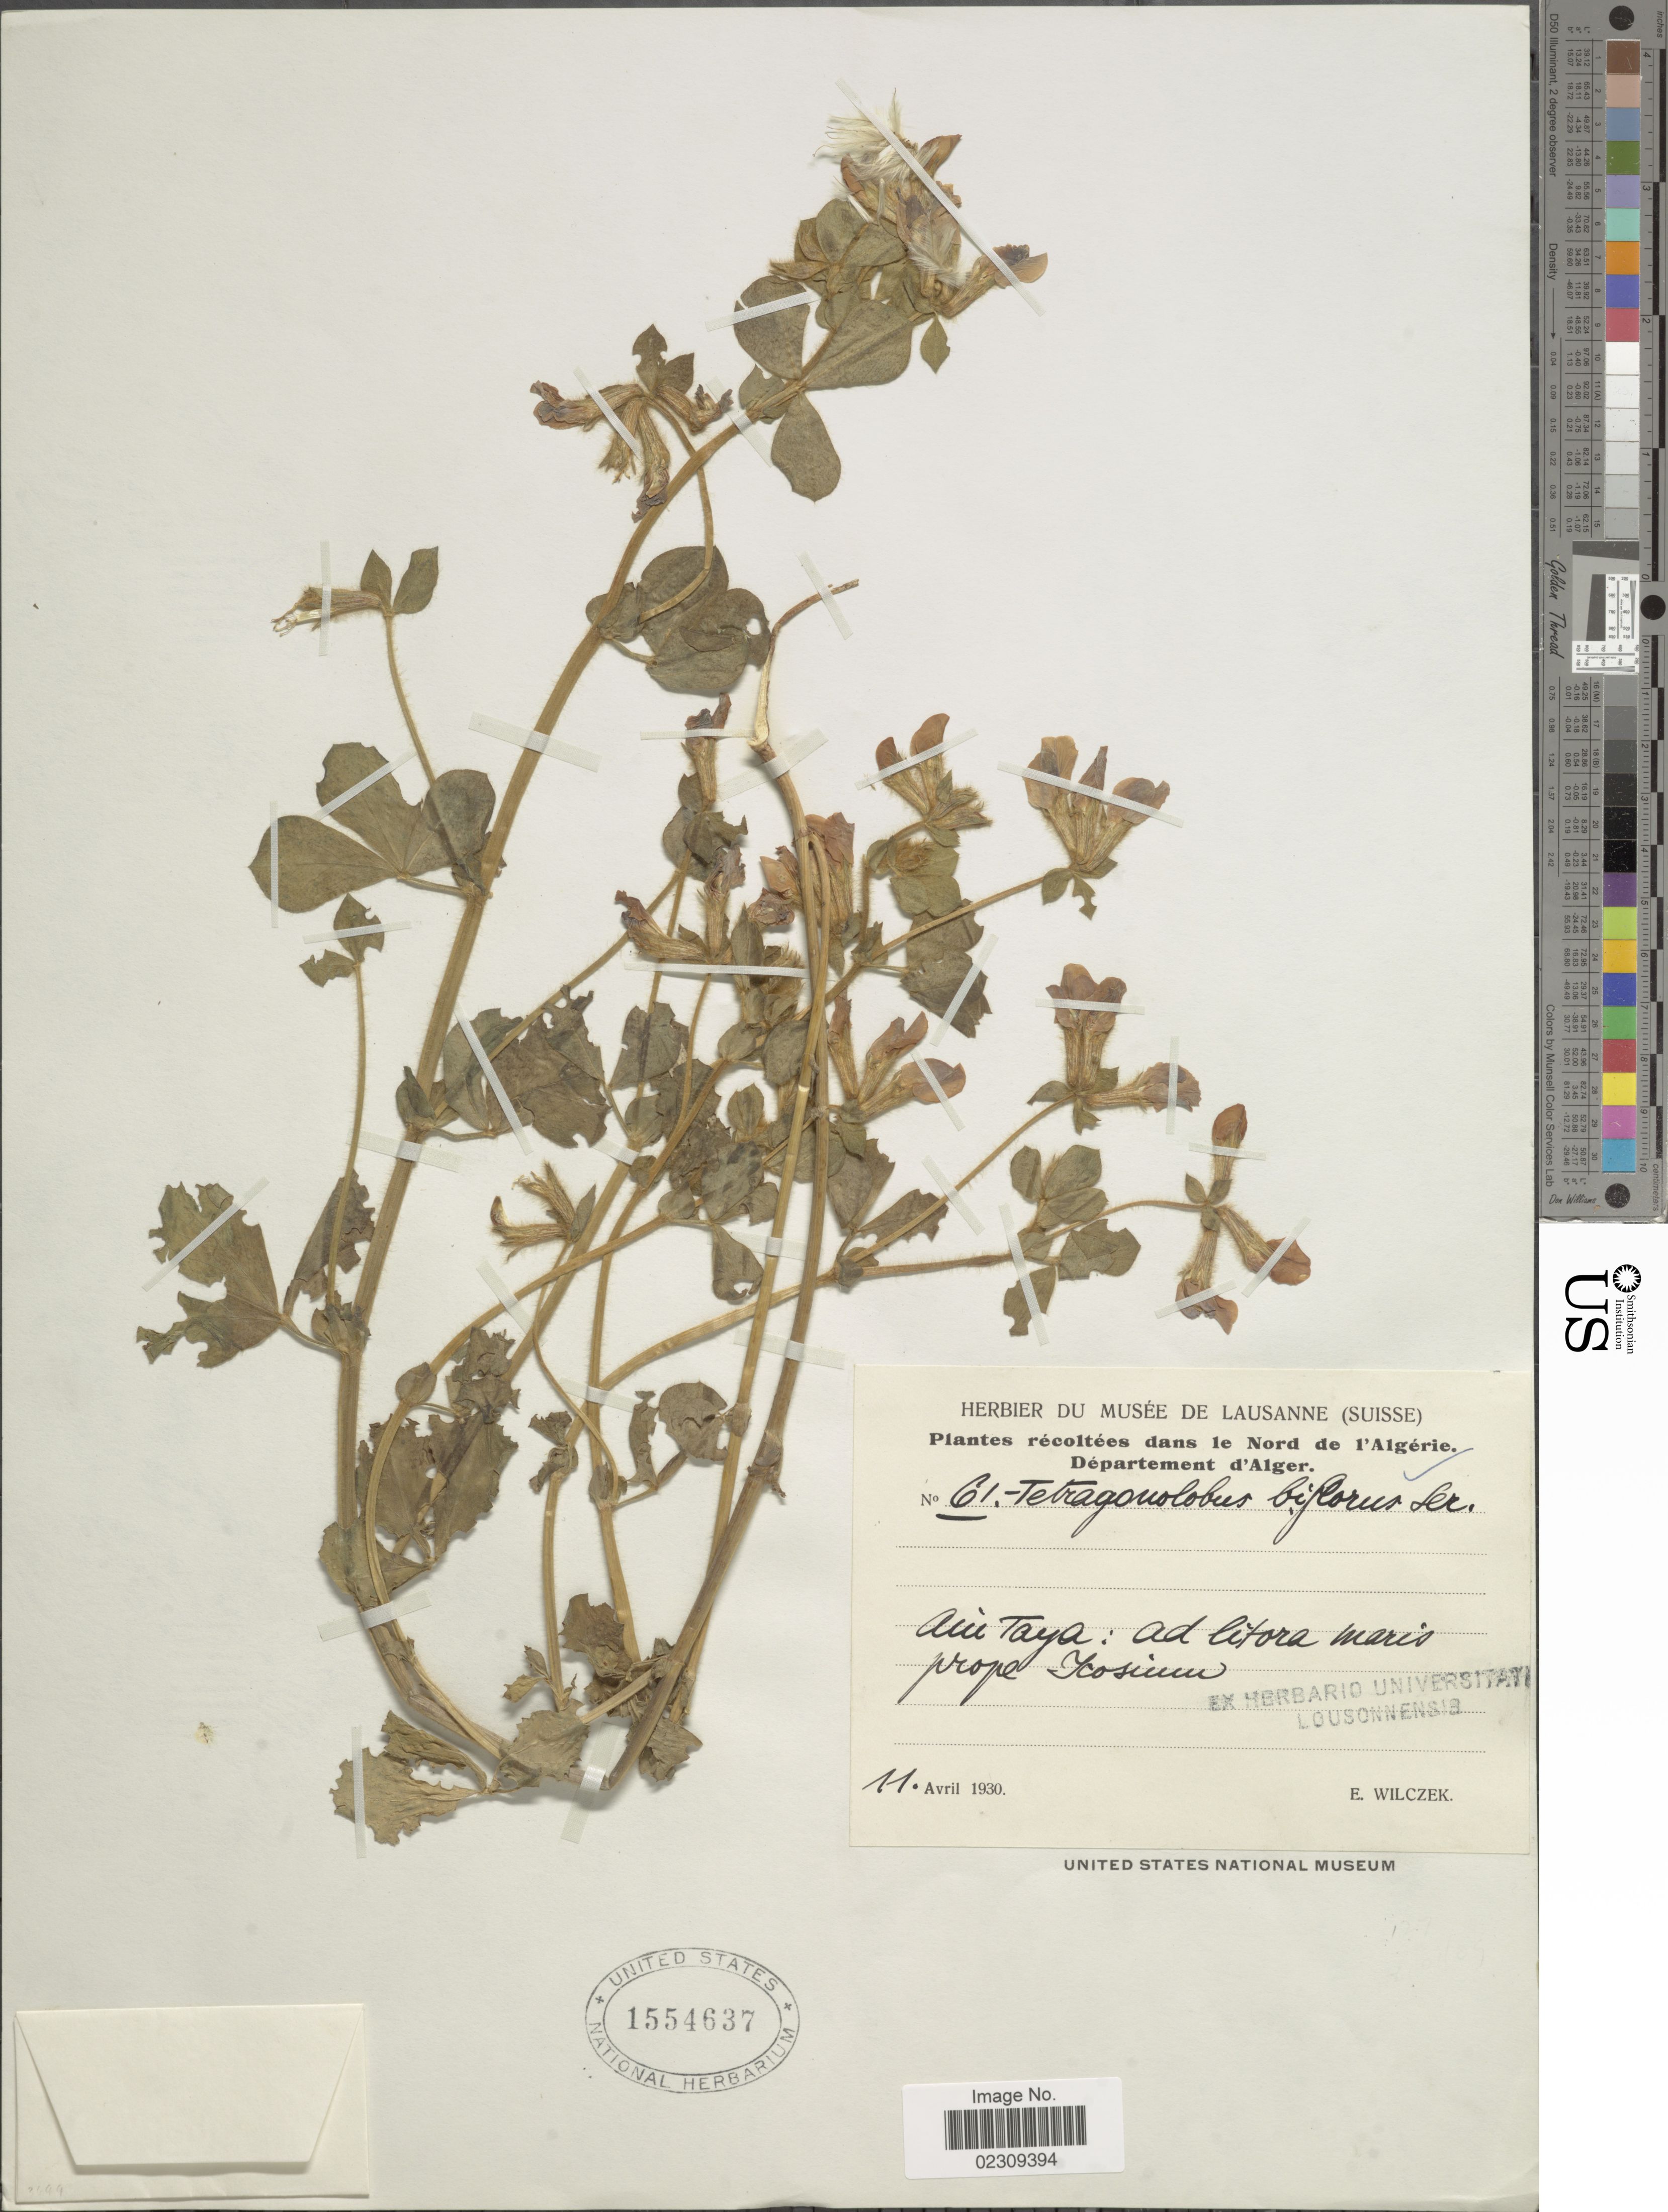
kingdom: Plantae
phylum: Tracheophyta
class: Magnoliopsida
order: Fabales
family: Fabaceae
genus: Tetragonolobus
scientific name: Tetragonolobus biflorus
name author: (Desr.) DC.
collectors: E. Wilczek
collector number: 61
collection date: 1930-04-11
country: Algeria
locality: Dans le Nord de l'Algerie, Department d'Alger, Aïn Taya, prope Icosium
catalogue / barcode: US 1554637